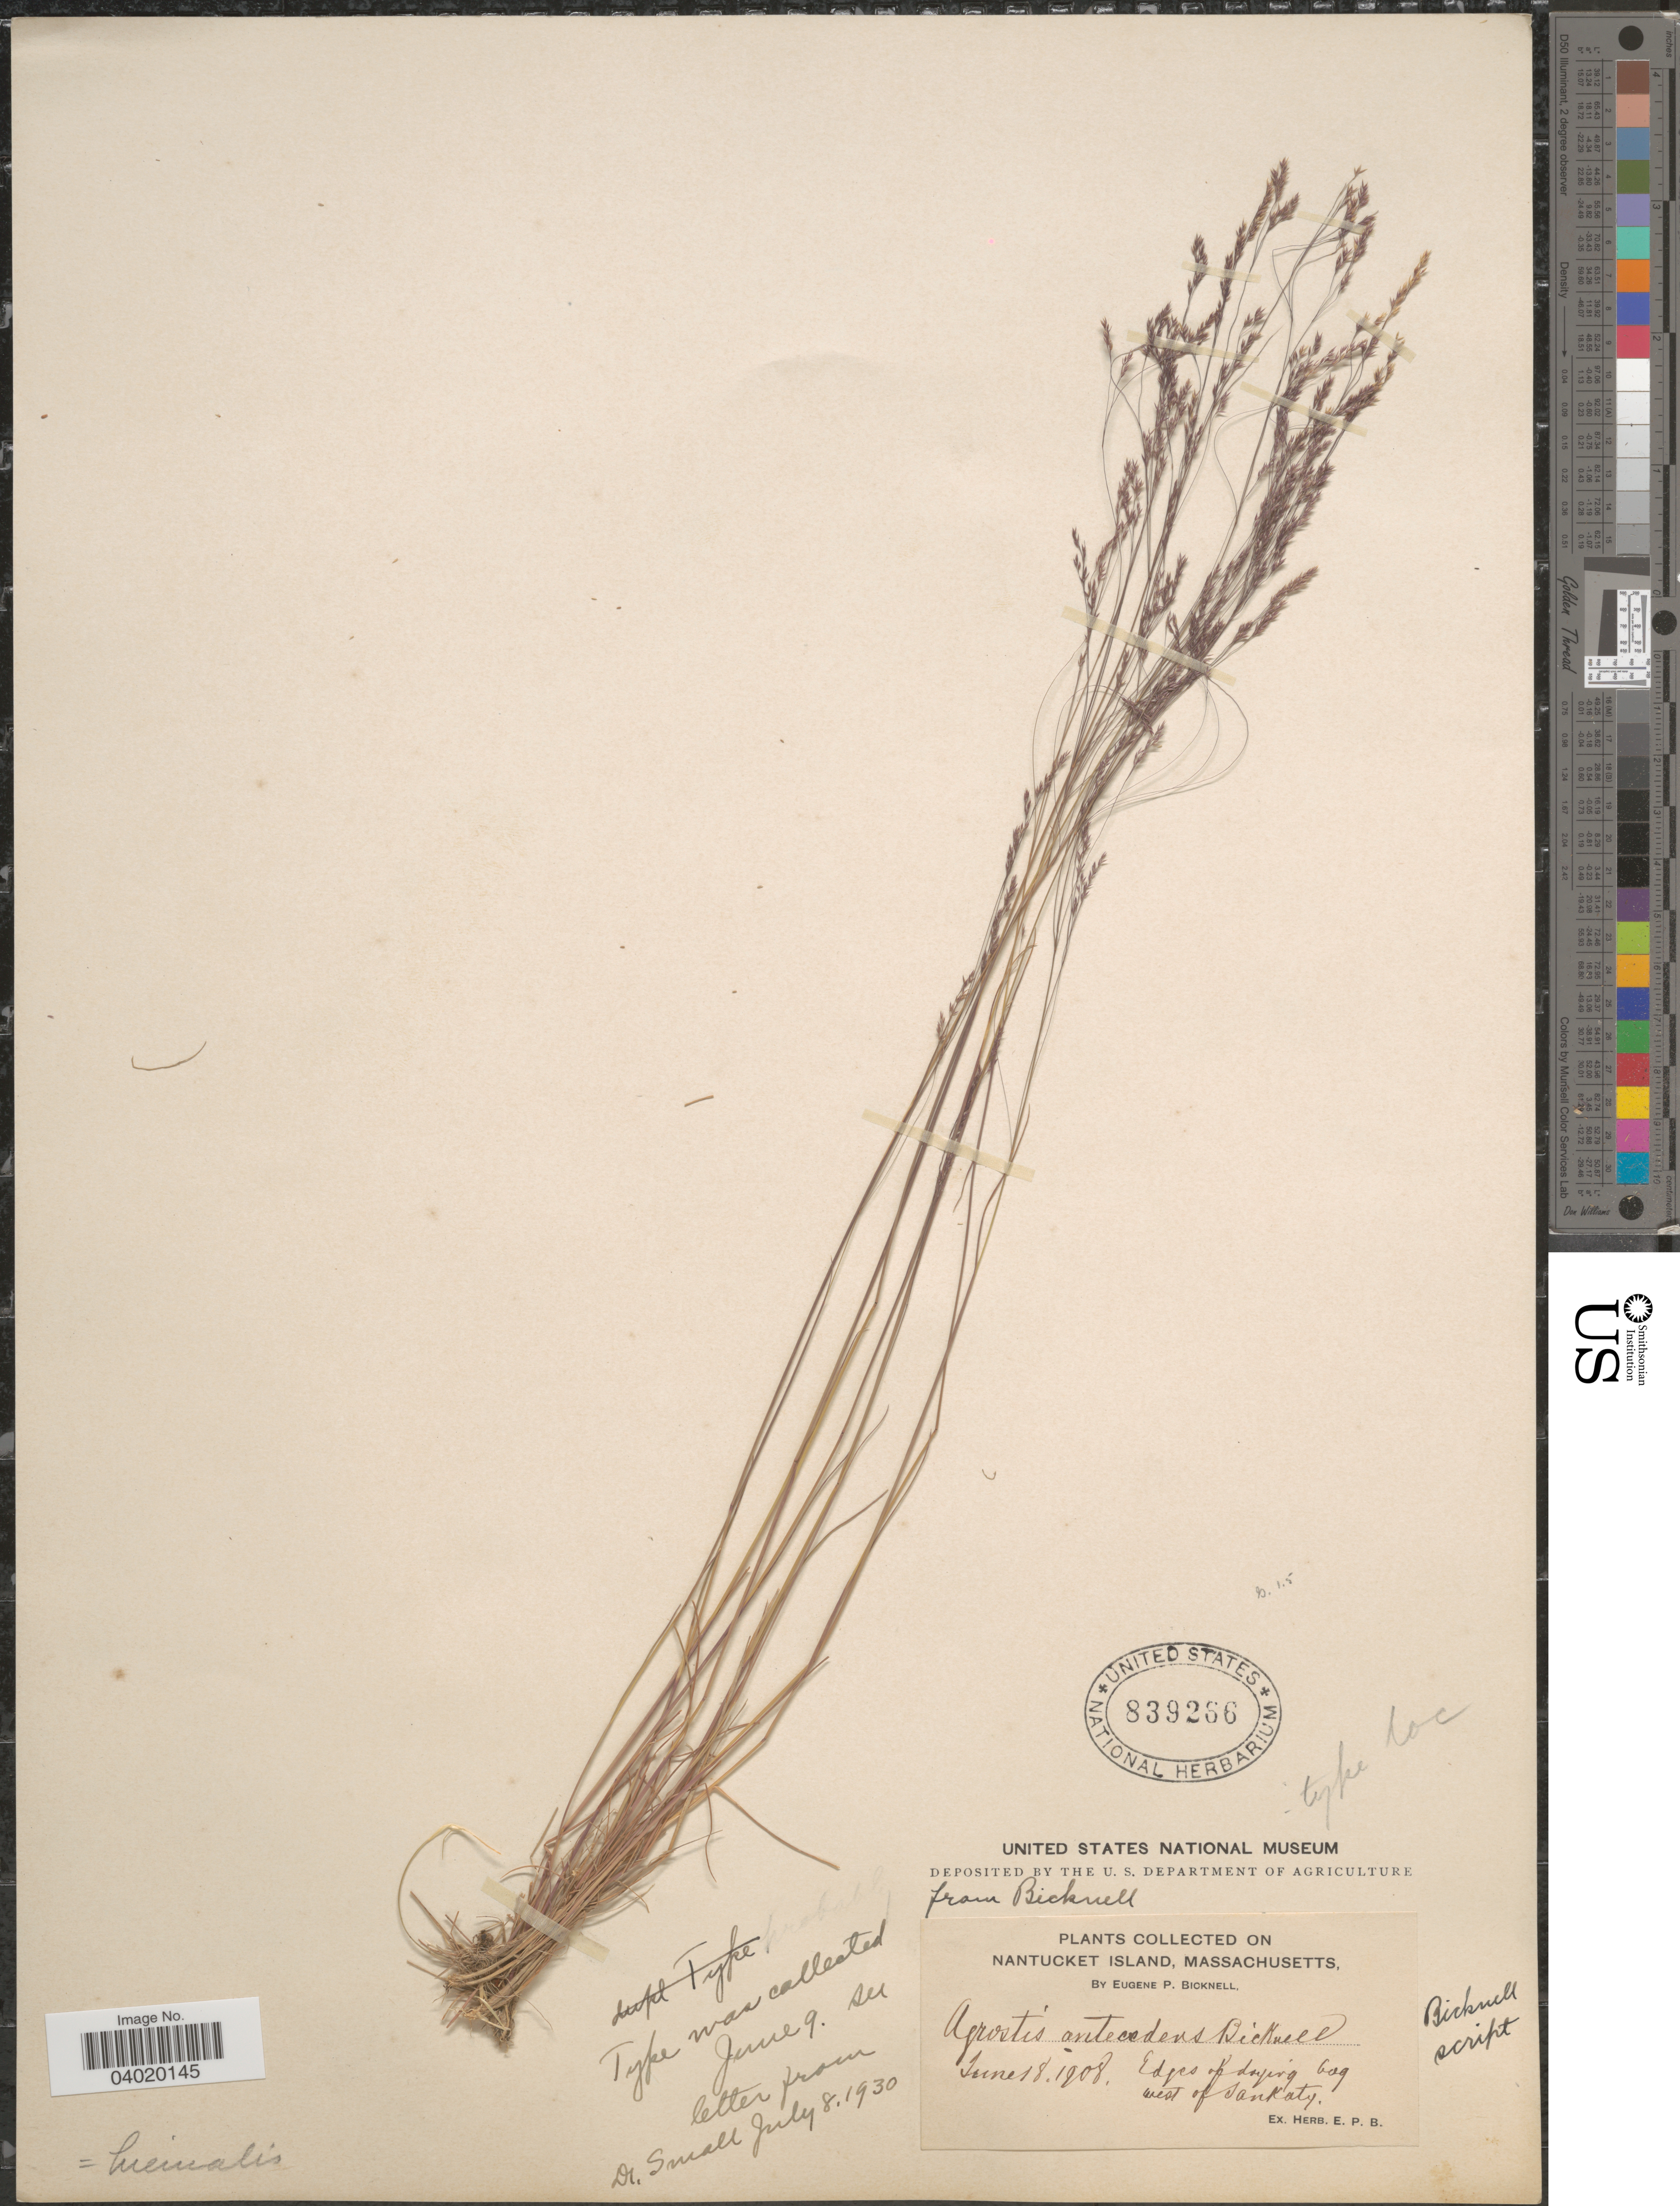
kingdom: Plantae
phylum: Tracheophyta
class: Liliopsida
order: Poales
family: Poaceae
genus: Agrostis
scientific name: Agrostis hyemalis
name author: (Walter) Britton et al.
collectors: E. P. Bicknell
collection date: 1908-06-18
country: United States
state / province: Massachusetts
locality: On Nantucket Island. Edges of drying bog west of Sankaty.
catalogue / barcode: US 839266